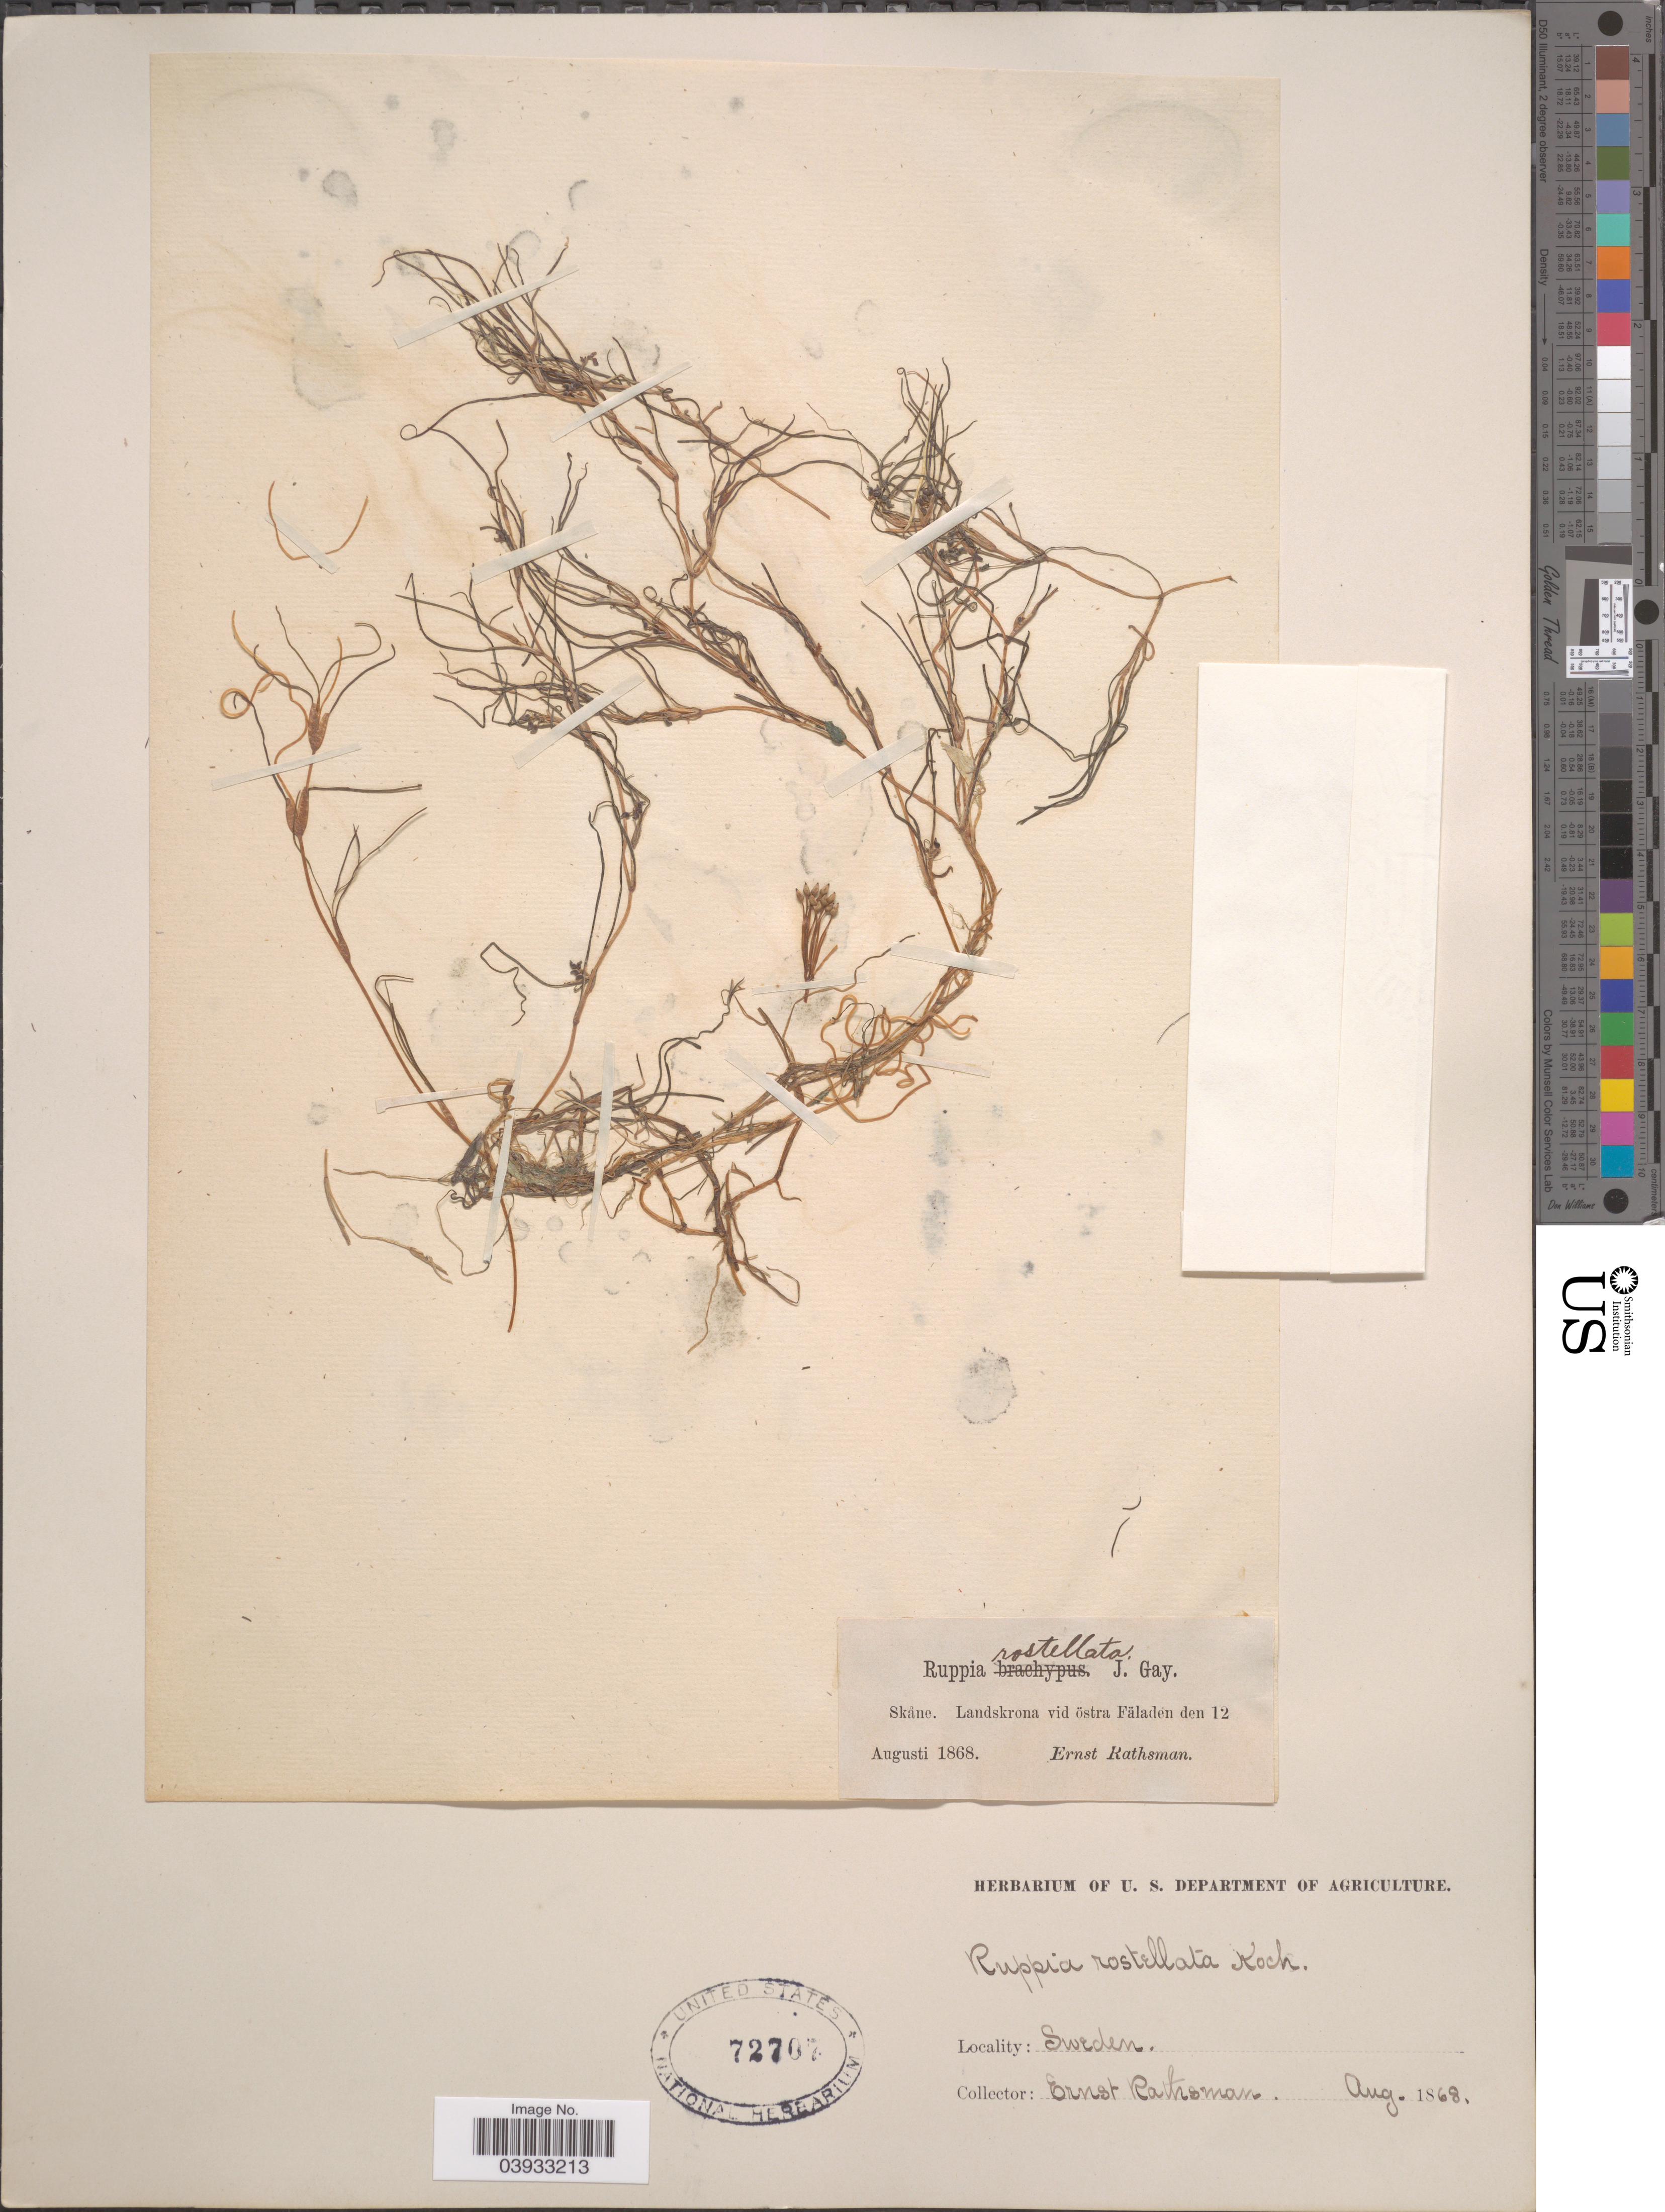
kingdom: Plantae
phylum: Tracheophyta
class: Liliopsida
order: Alismatales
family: Ruppiaceae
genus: Ruppia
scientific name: Ruppia rostellata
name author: W.D.J. Koch ex Rchb.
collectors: E. Rathsman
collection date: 1868-08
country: Sweden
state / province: Skåne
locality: Skåne. Landskrona vid östra Fäladen den 12.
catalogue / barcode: US 72707